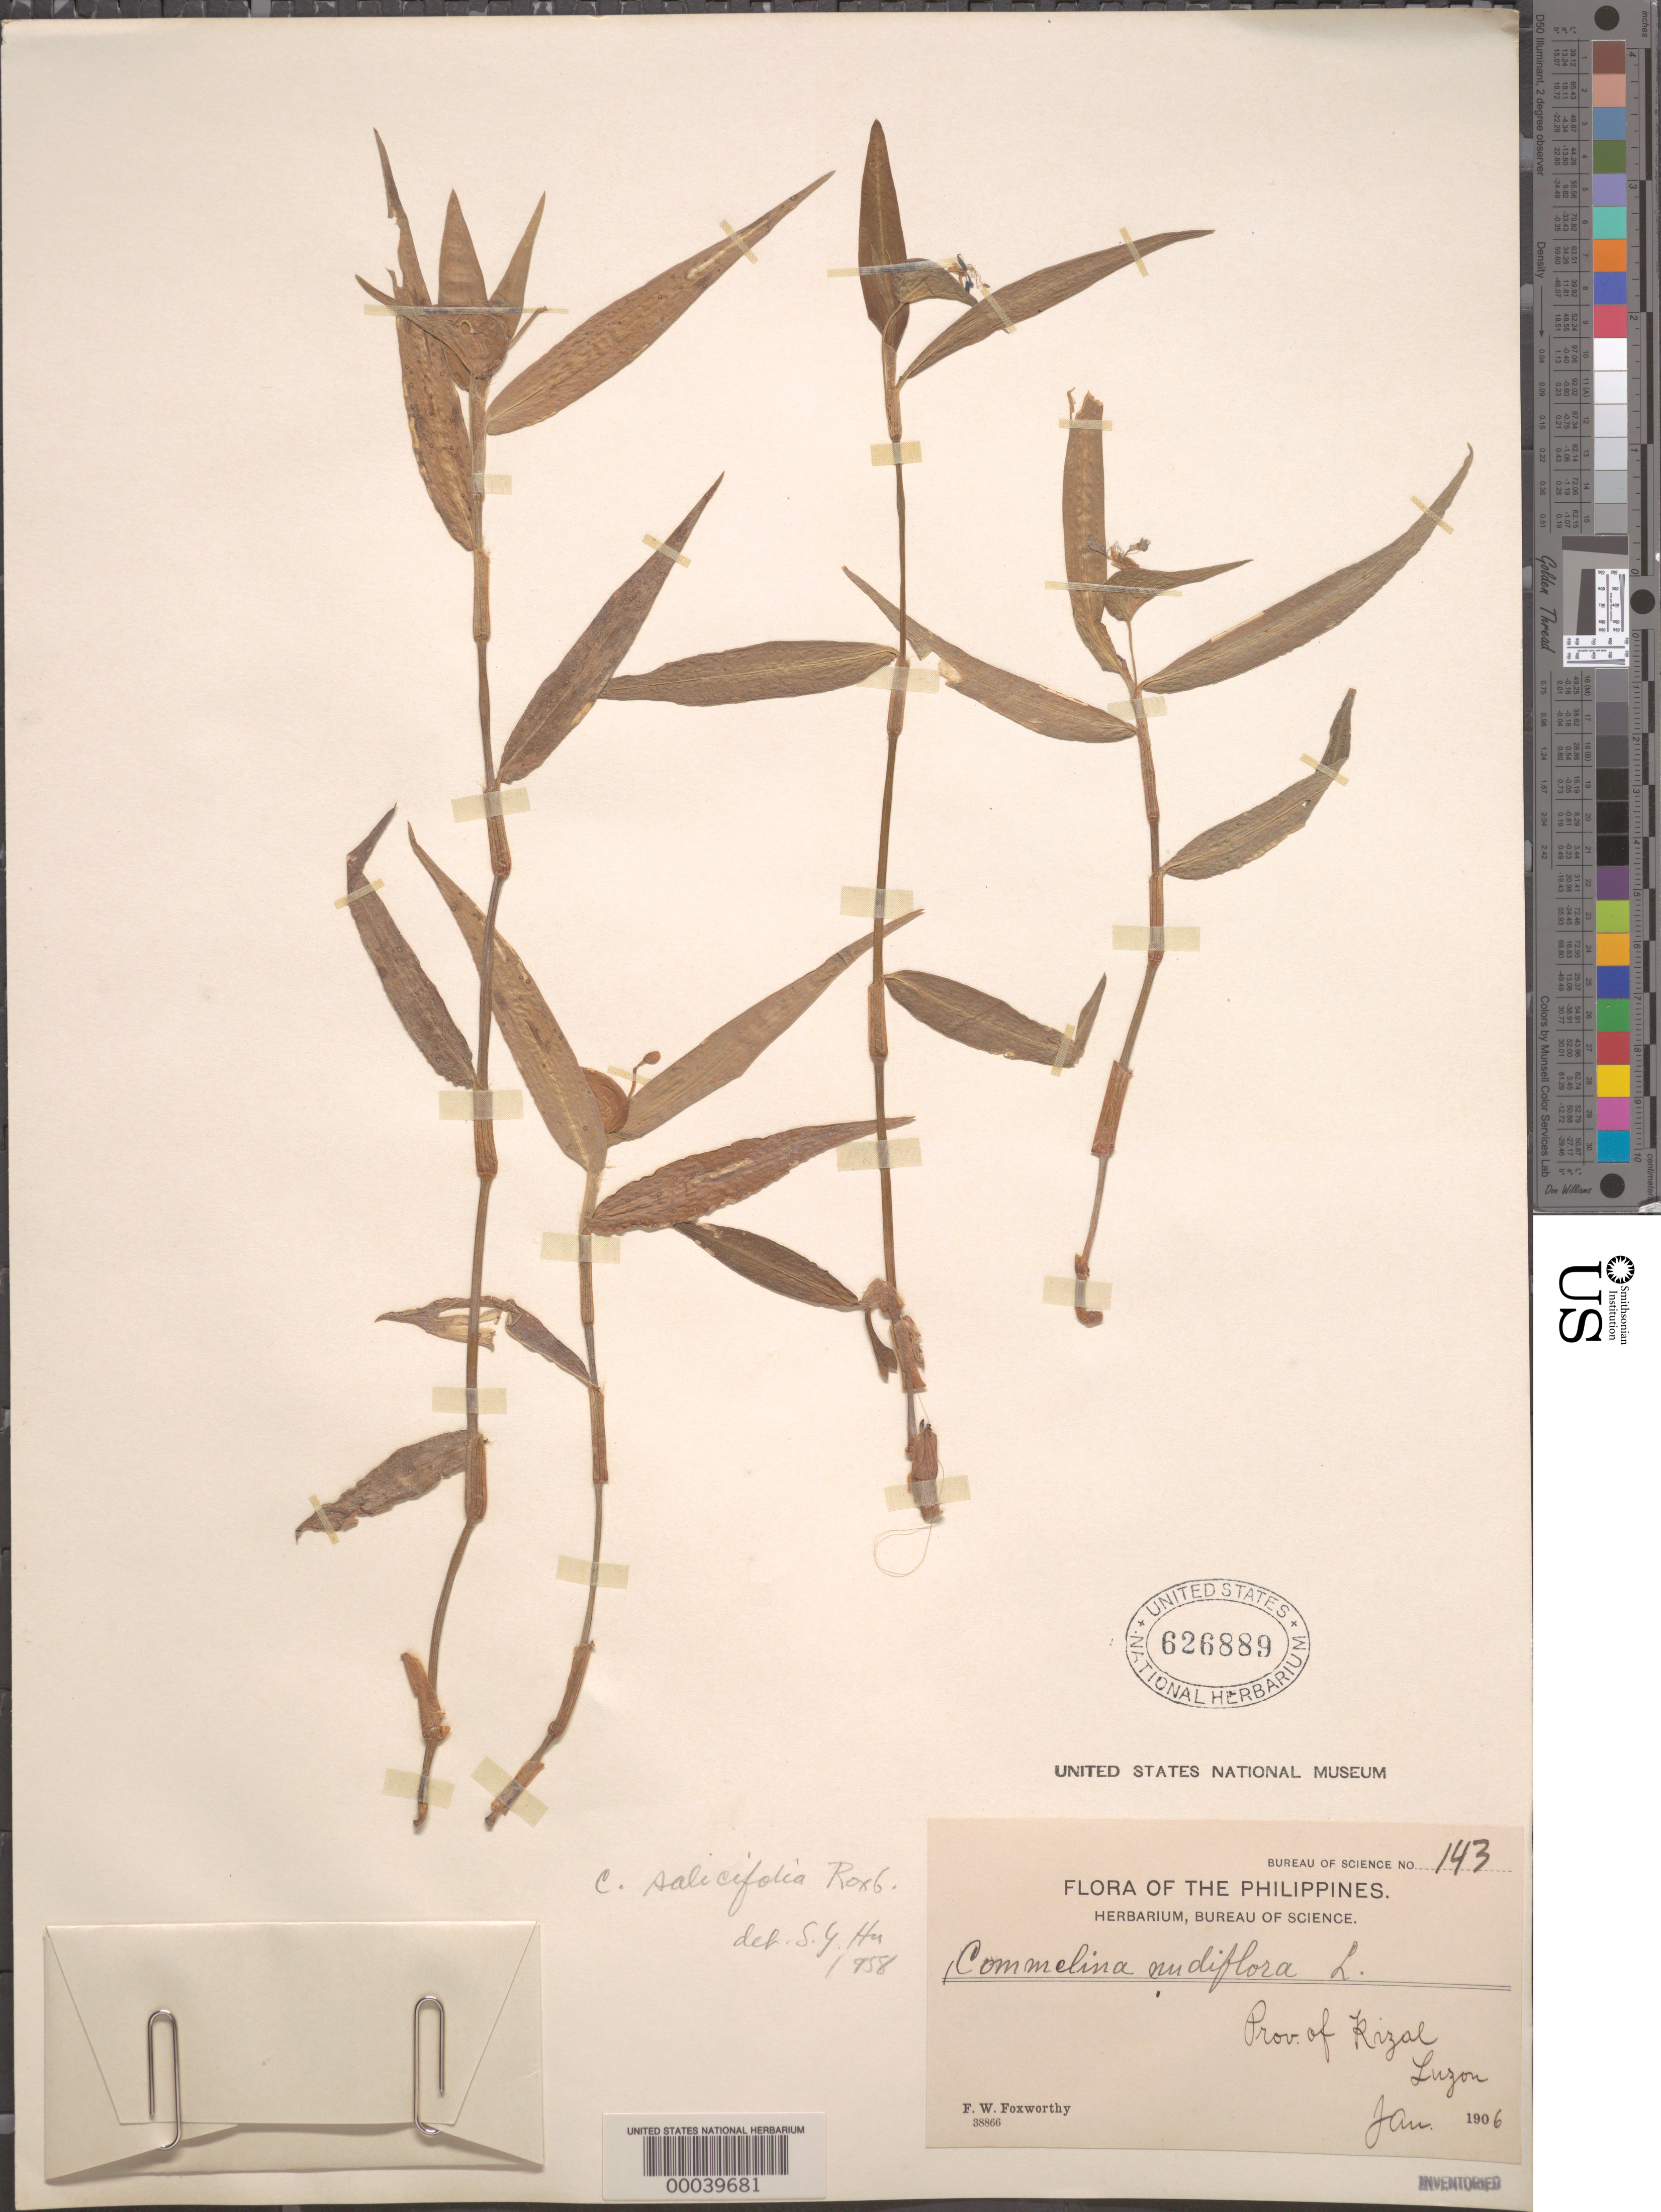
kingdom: Plantae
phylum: Tracheophyta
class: Liliopsida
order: Commelinales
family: Commelinaceae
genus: Commelina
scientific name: Commelina diffusa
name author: Burm. f.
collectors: F. W. Foxworthy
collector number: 143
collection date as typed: Jan 1906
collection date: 1906-01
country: Philippines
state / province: Calabarzon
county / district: Rizal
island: Luzon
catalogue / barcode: US 626889